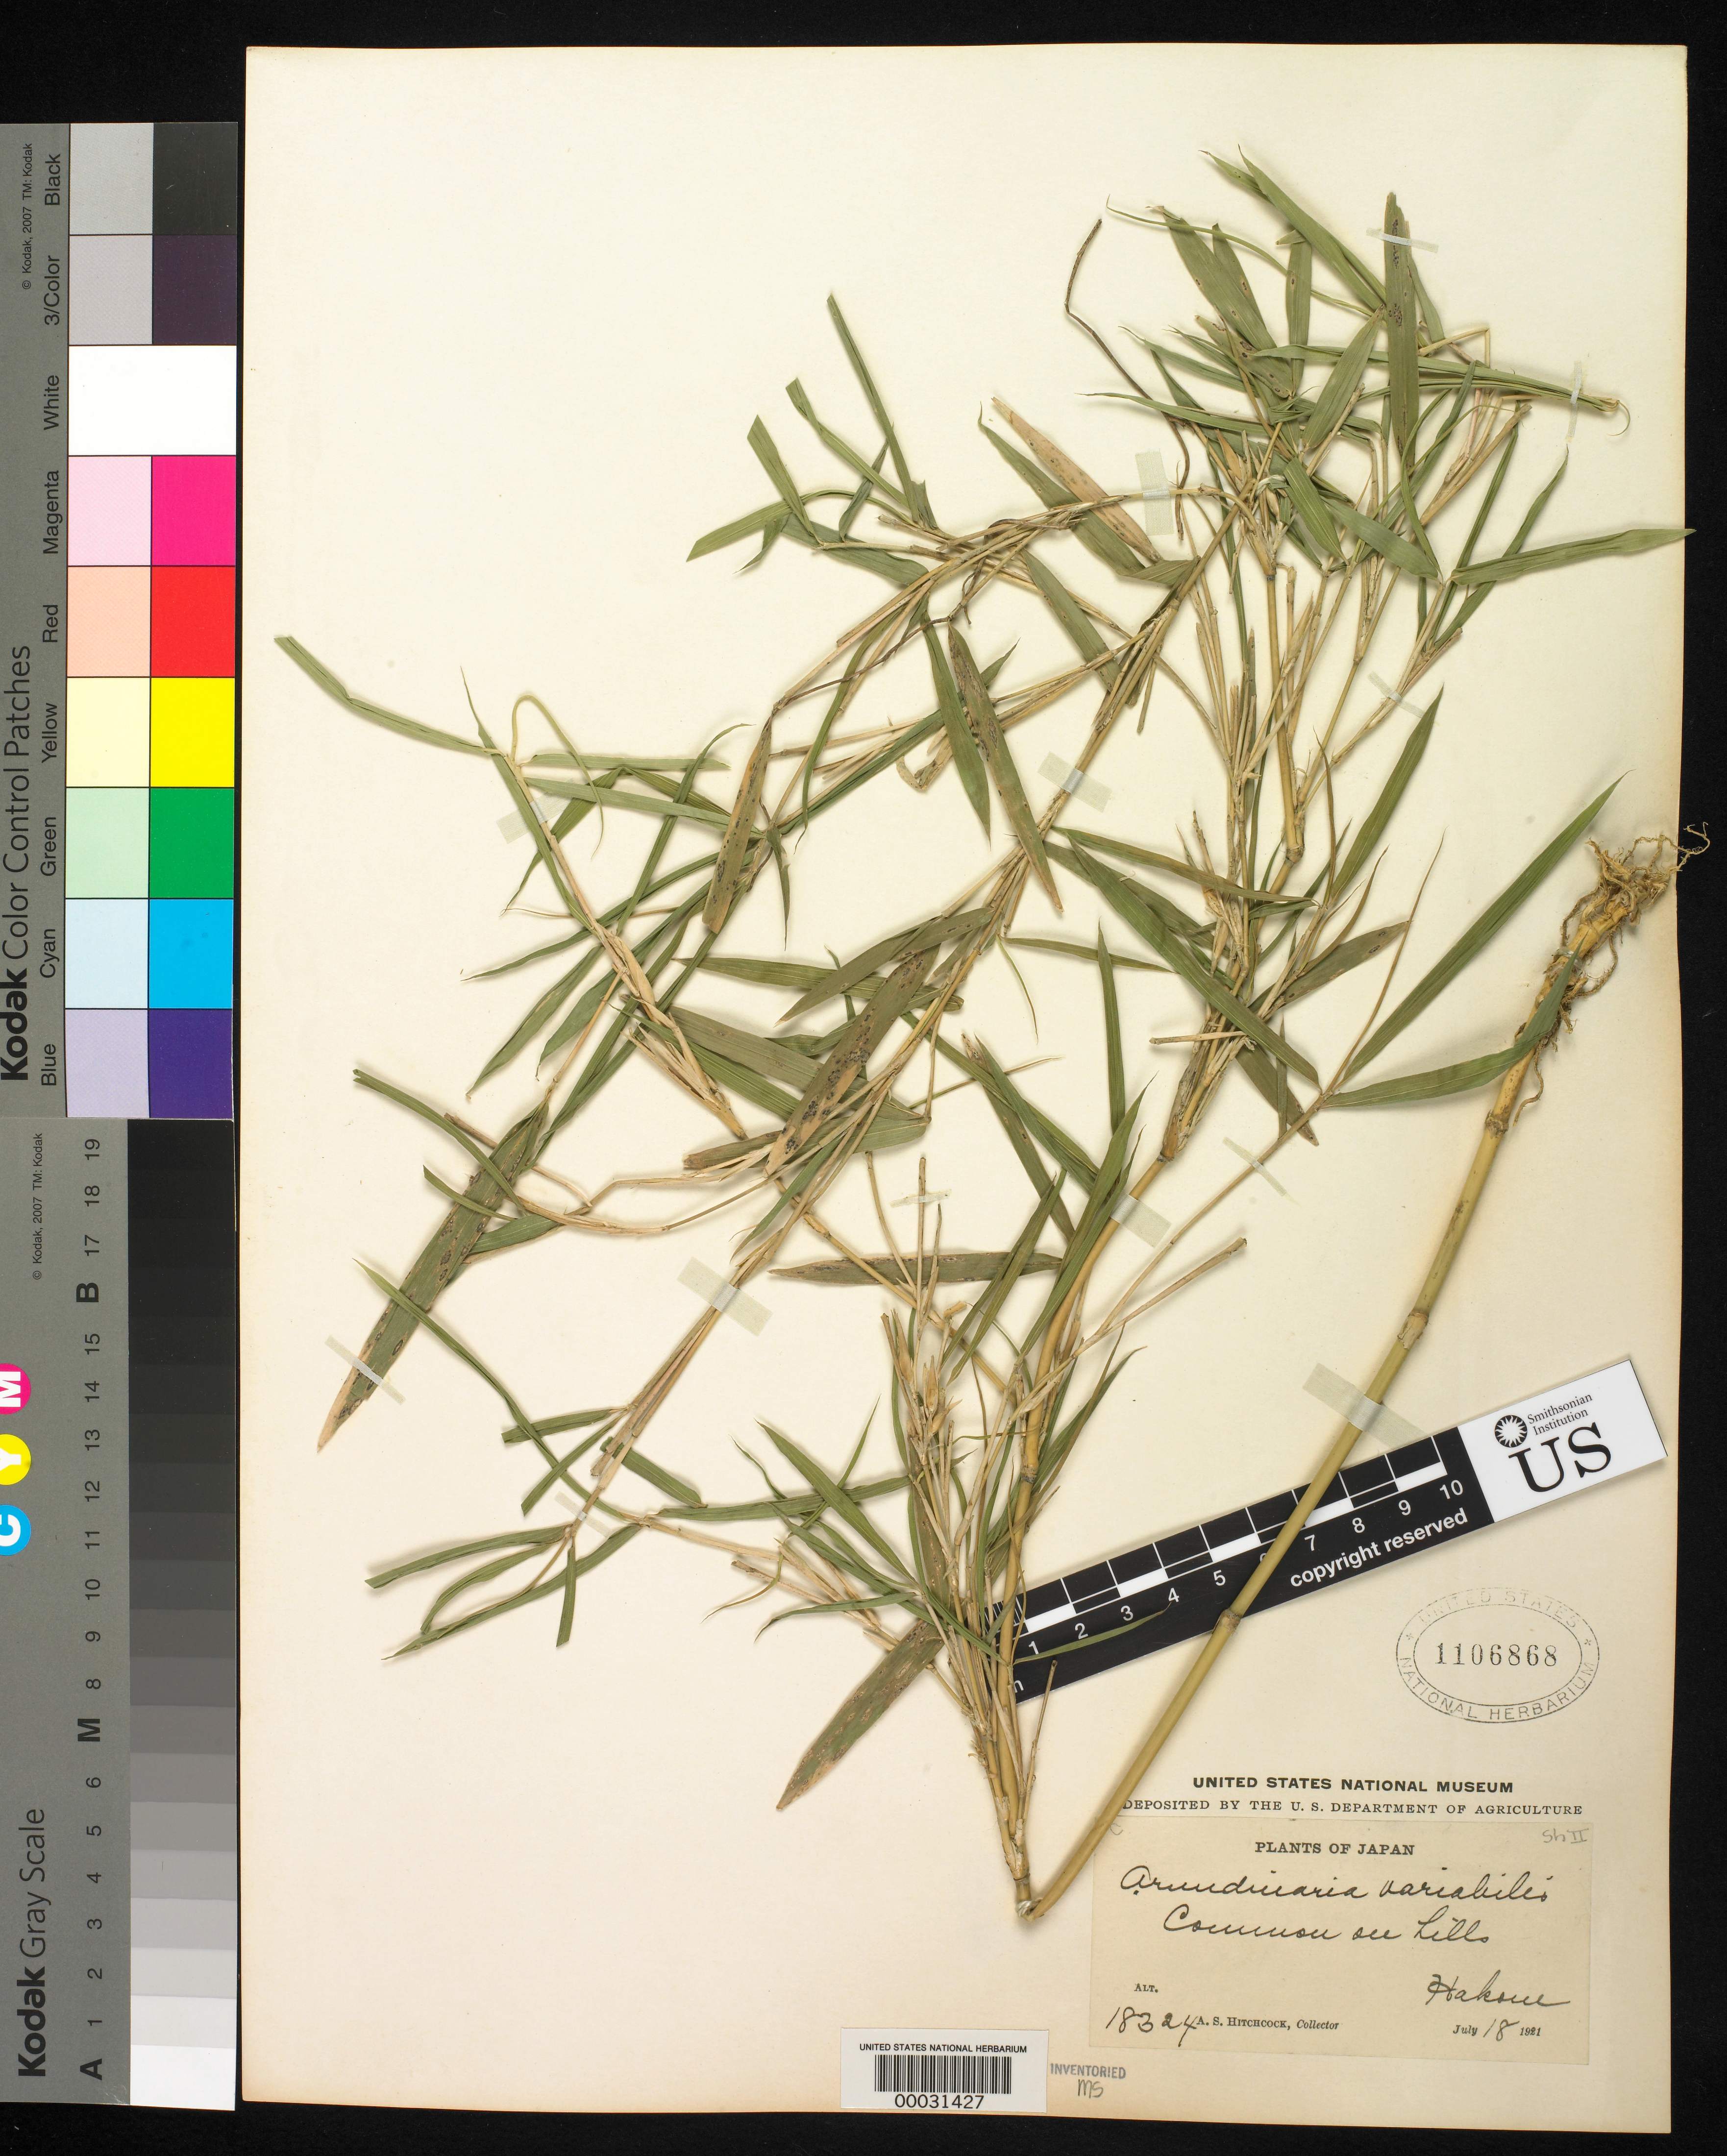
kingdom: Plantae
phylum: Tracheophyta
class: Liliopsida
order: Poales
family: Poaceae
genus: Pleioblastus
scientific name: Pleioblastus fortunei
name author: (Van Houtte) Nakai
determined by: Poaceae Reorganization Project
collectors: A. S. Hitchcock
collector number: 18324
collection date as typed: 18 Jul 1921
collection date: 1921-07-18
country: Japan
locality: Hakone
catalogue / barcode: US 1106868